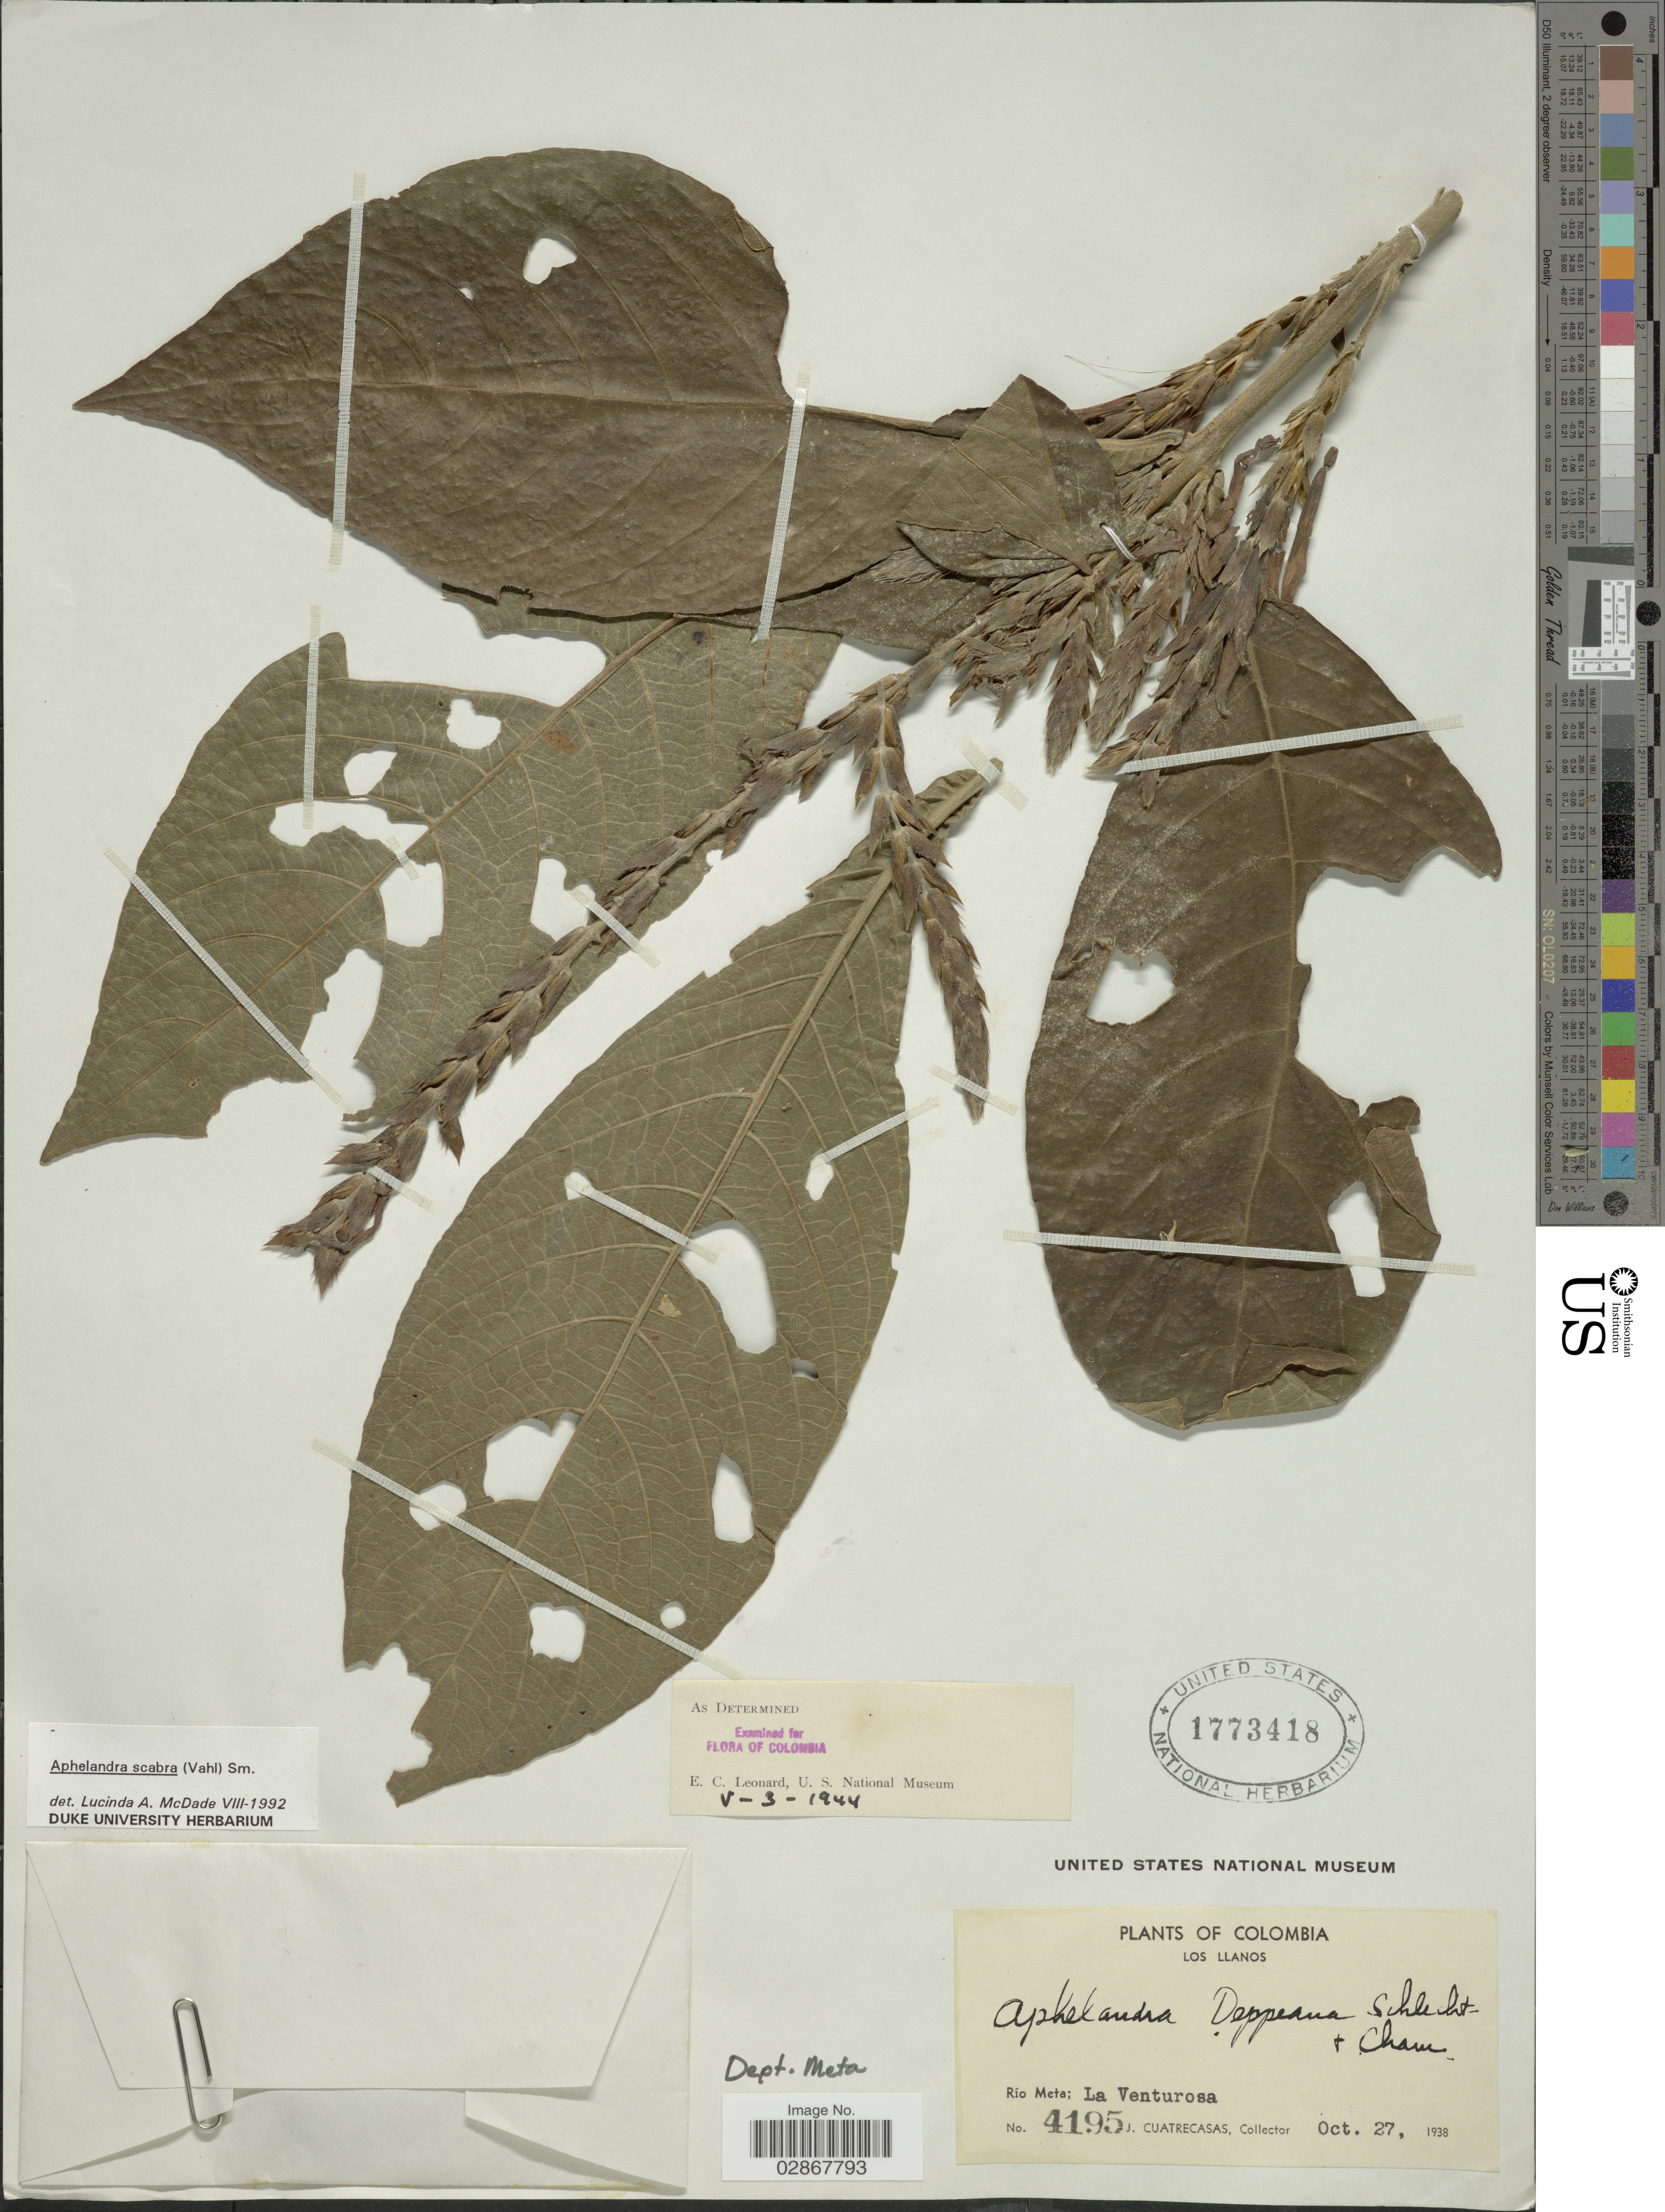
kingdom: Plantae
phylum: Tracheophyta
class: Magnoliopsida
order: Lamiales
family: Acanthaceae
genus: Aphelandra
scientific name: Aphelandra scabra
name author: (Vahl) Sm.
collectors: J. Cuatrecasas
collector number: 4195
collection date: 1938-10-27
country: Colombia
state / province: Meta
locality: Los Llanos. Río Meta; La Venturosa. Dept. Meta.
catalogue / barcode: US 1773418